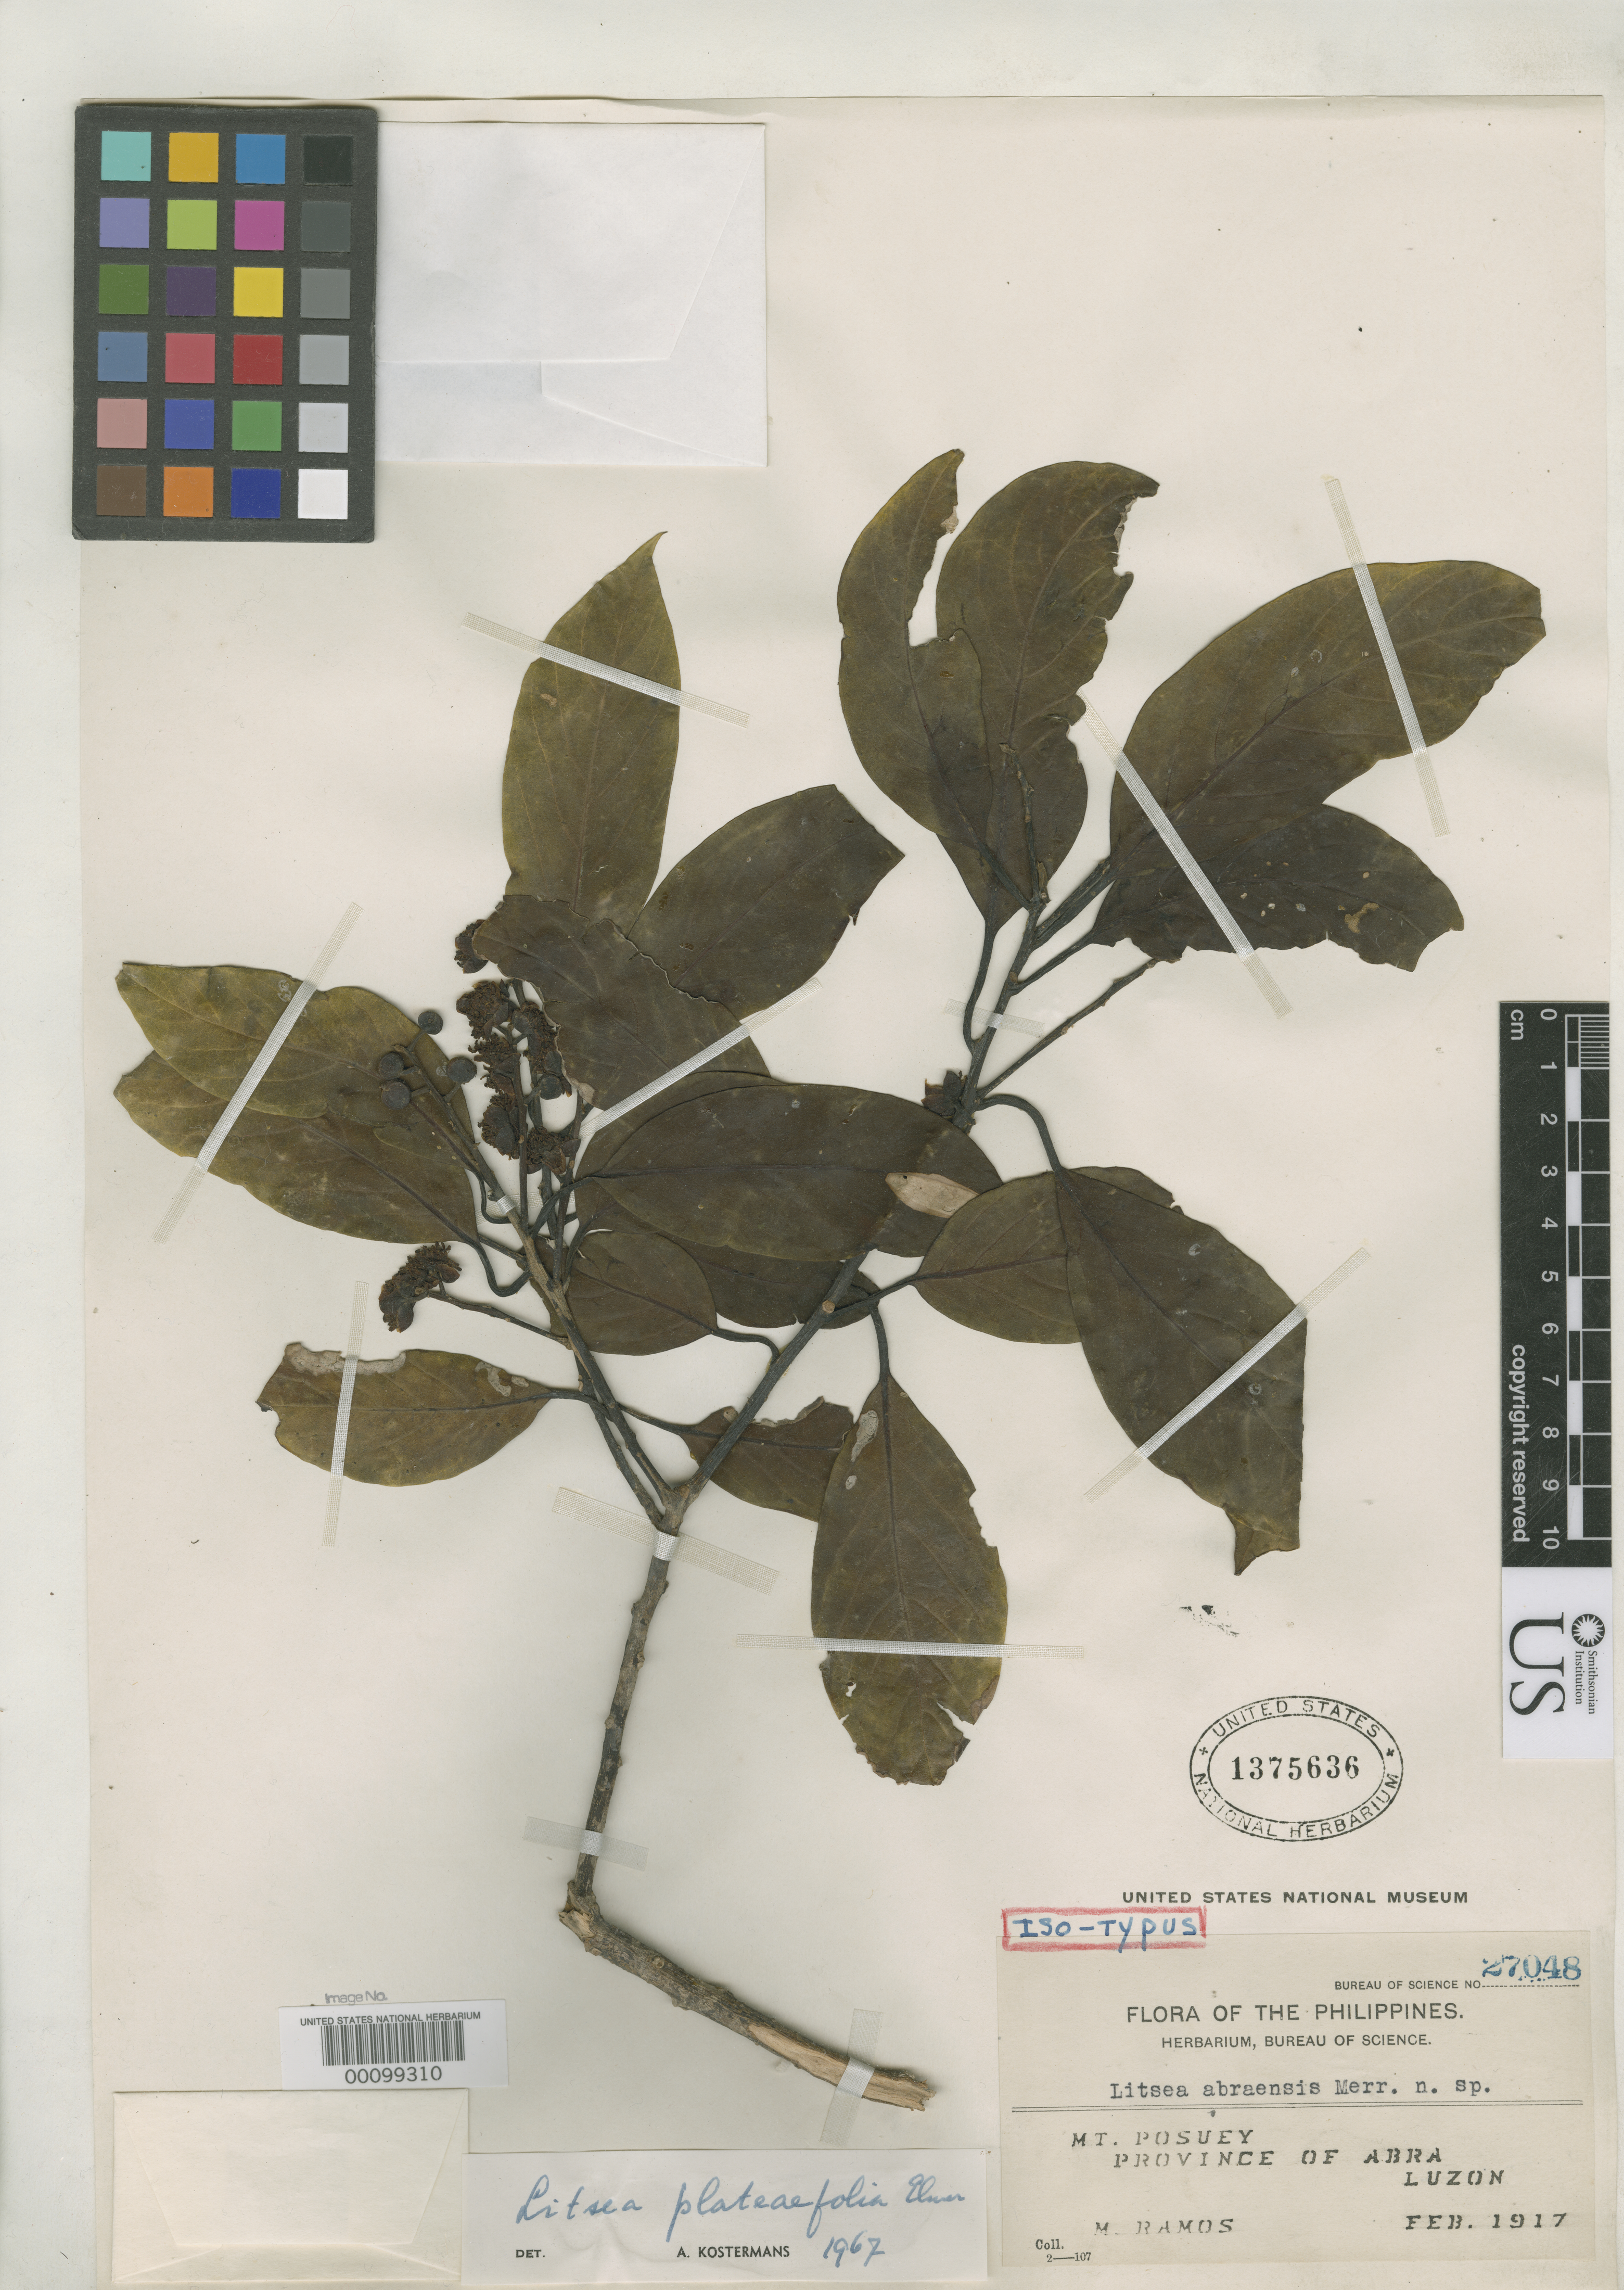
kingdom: Plantae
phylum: Tracheophyta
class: Magnoliopsida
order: Laurales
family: Lauraceae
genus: Litsea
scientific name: Litsea abraensis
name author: Merr.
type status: Isotype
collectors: M. Ramos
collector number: Bur. Sci. 207048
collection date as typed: Feb 1917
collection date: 1917-02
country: Philippines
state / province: Cordillera (Administrative Region)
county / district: Abra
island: Luzon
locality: Mt. Posuey.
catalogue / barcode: US 1375636